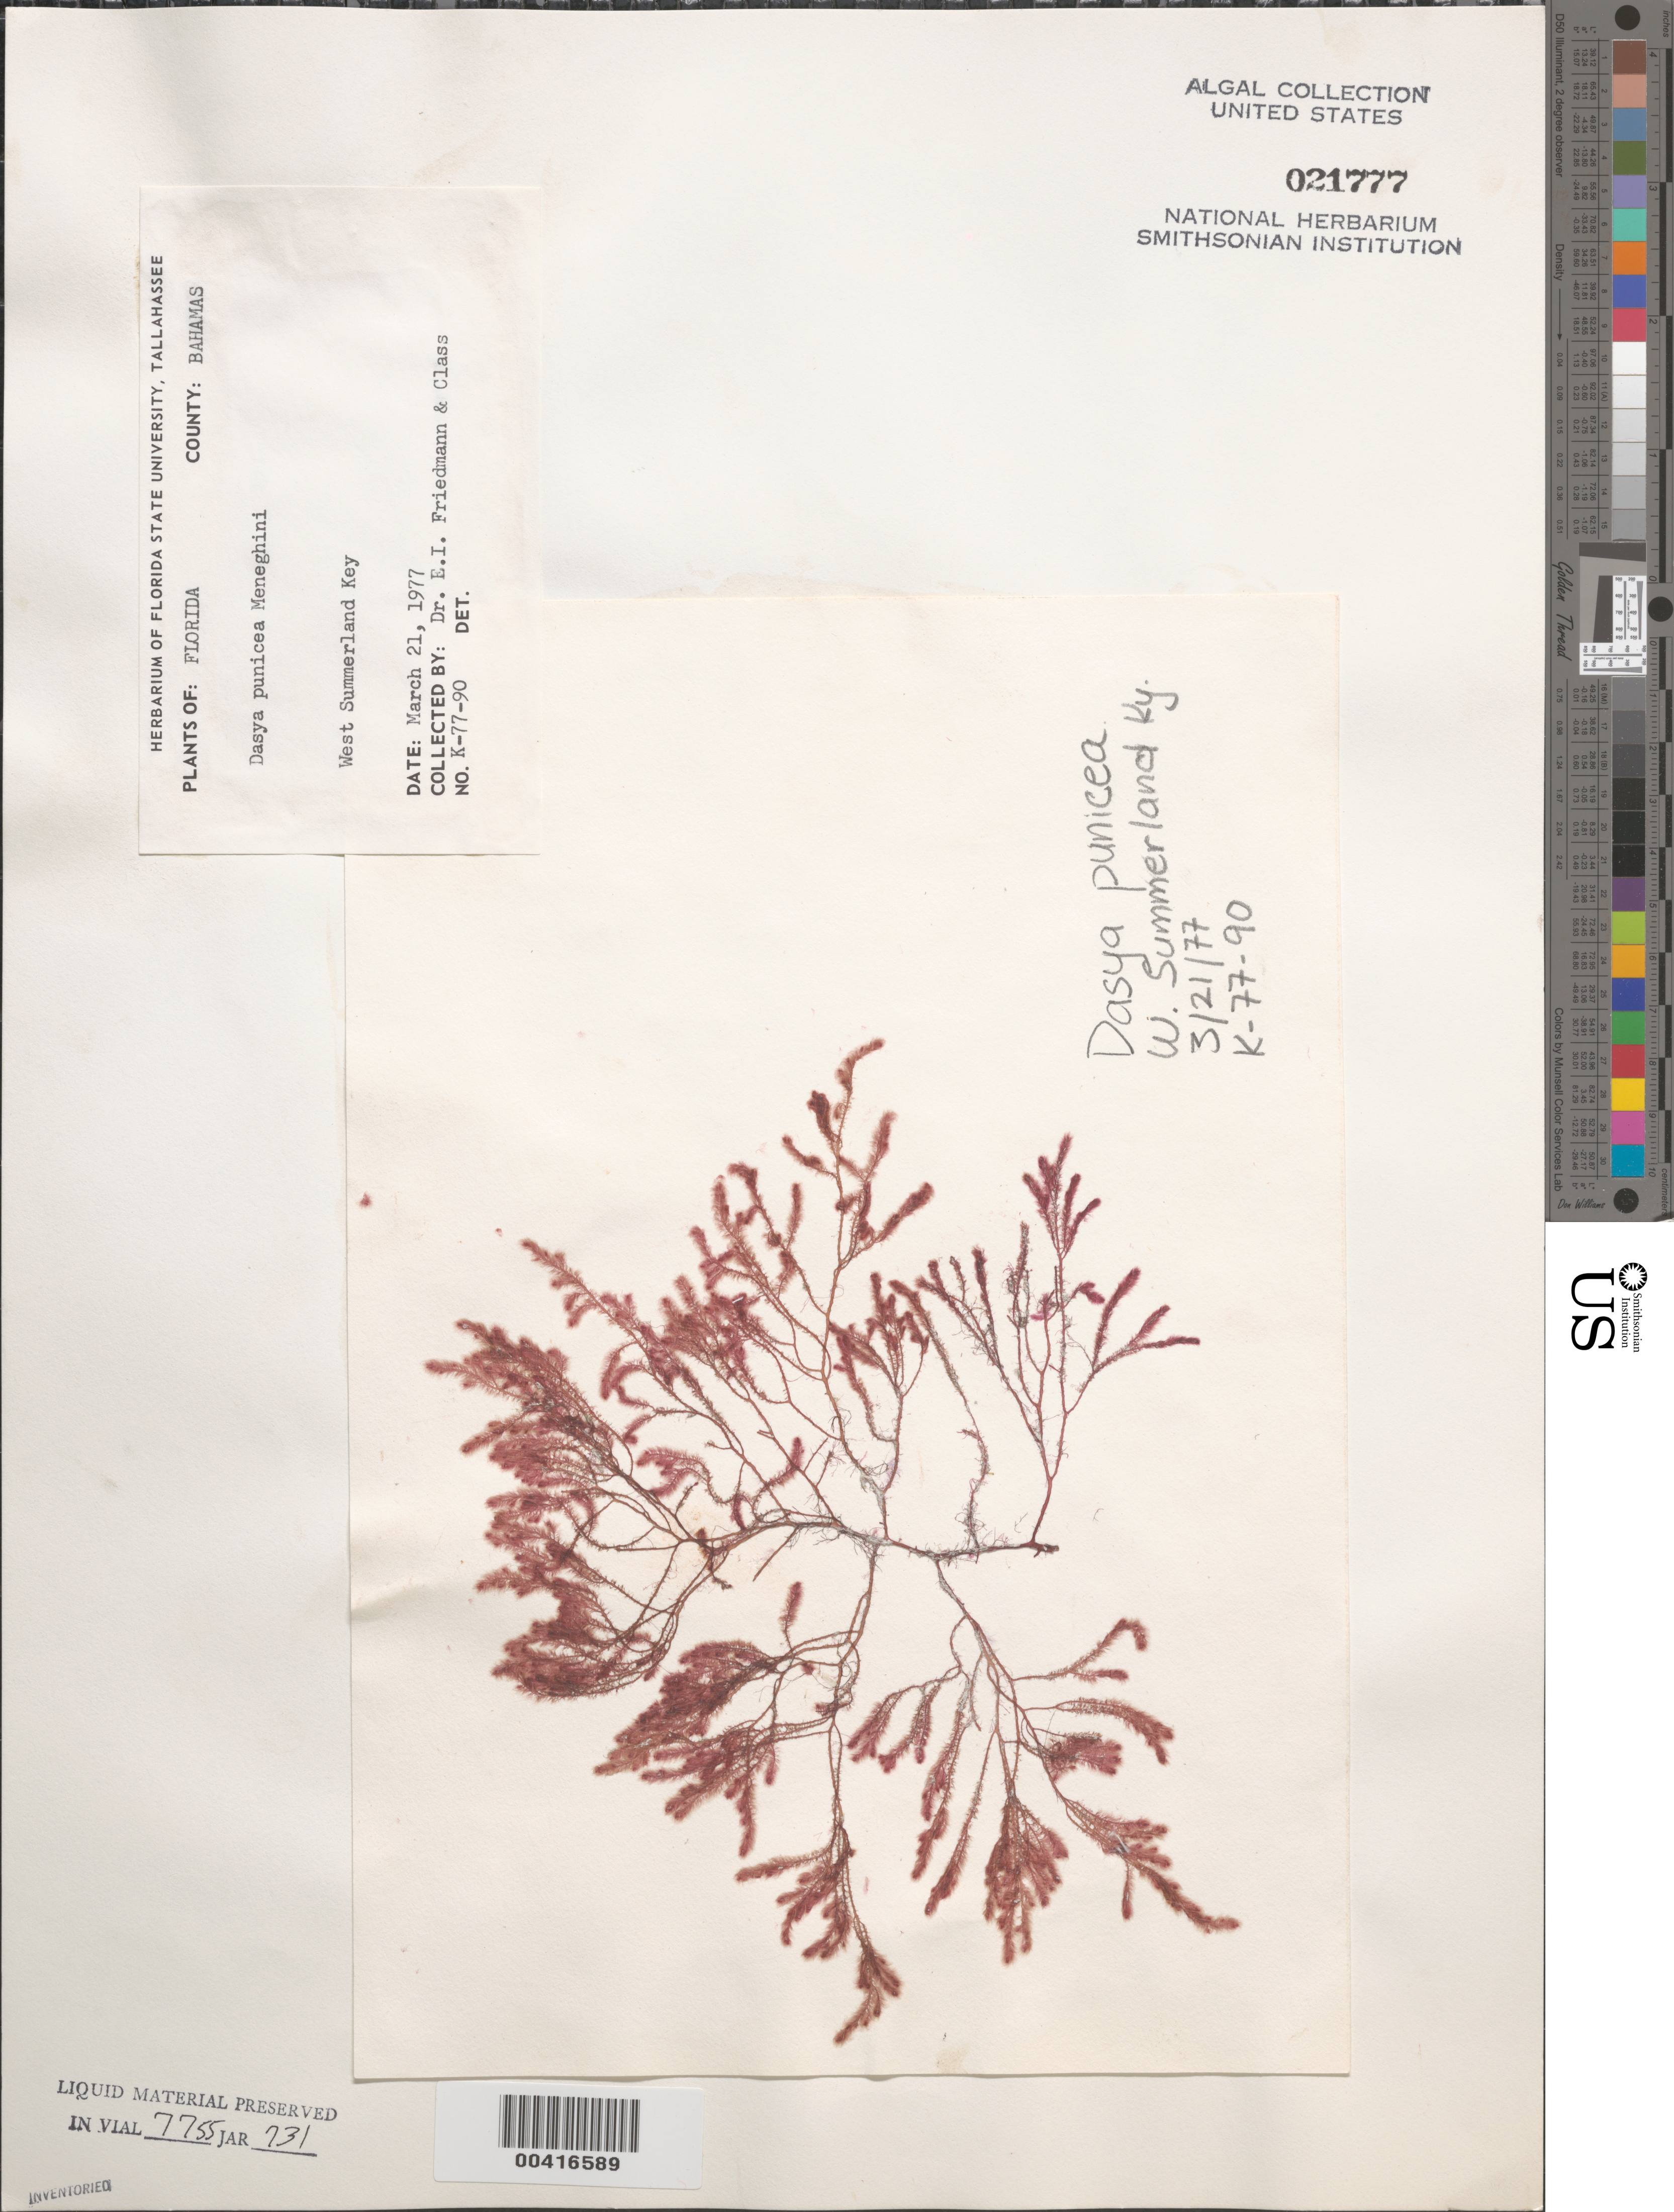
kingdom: Plantae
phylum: Rhodophyta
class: Florideophyceae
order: Ceramiales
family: Dasyaceae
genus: Dasya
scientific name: Dasya punicea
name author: (Zanardini) Menegh.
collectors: E. Friedmann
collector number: K-77-90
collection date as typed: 21 Mar 1977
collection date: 1977-03-21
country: United States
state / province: Florida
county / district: Monroe County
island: West Summerland Key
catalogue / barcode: US 21777